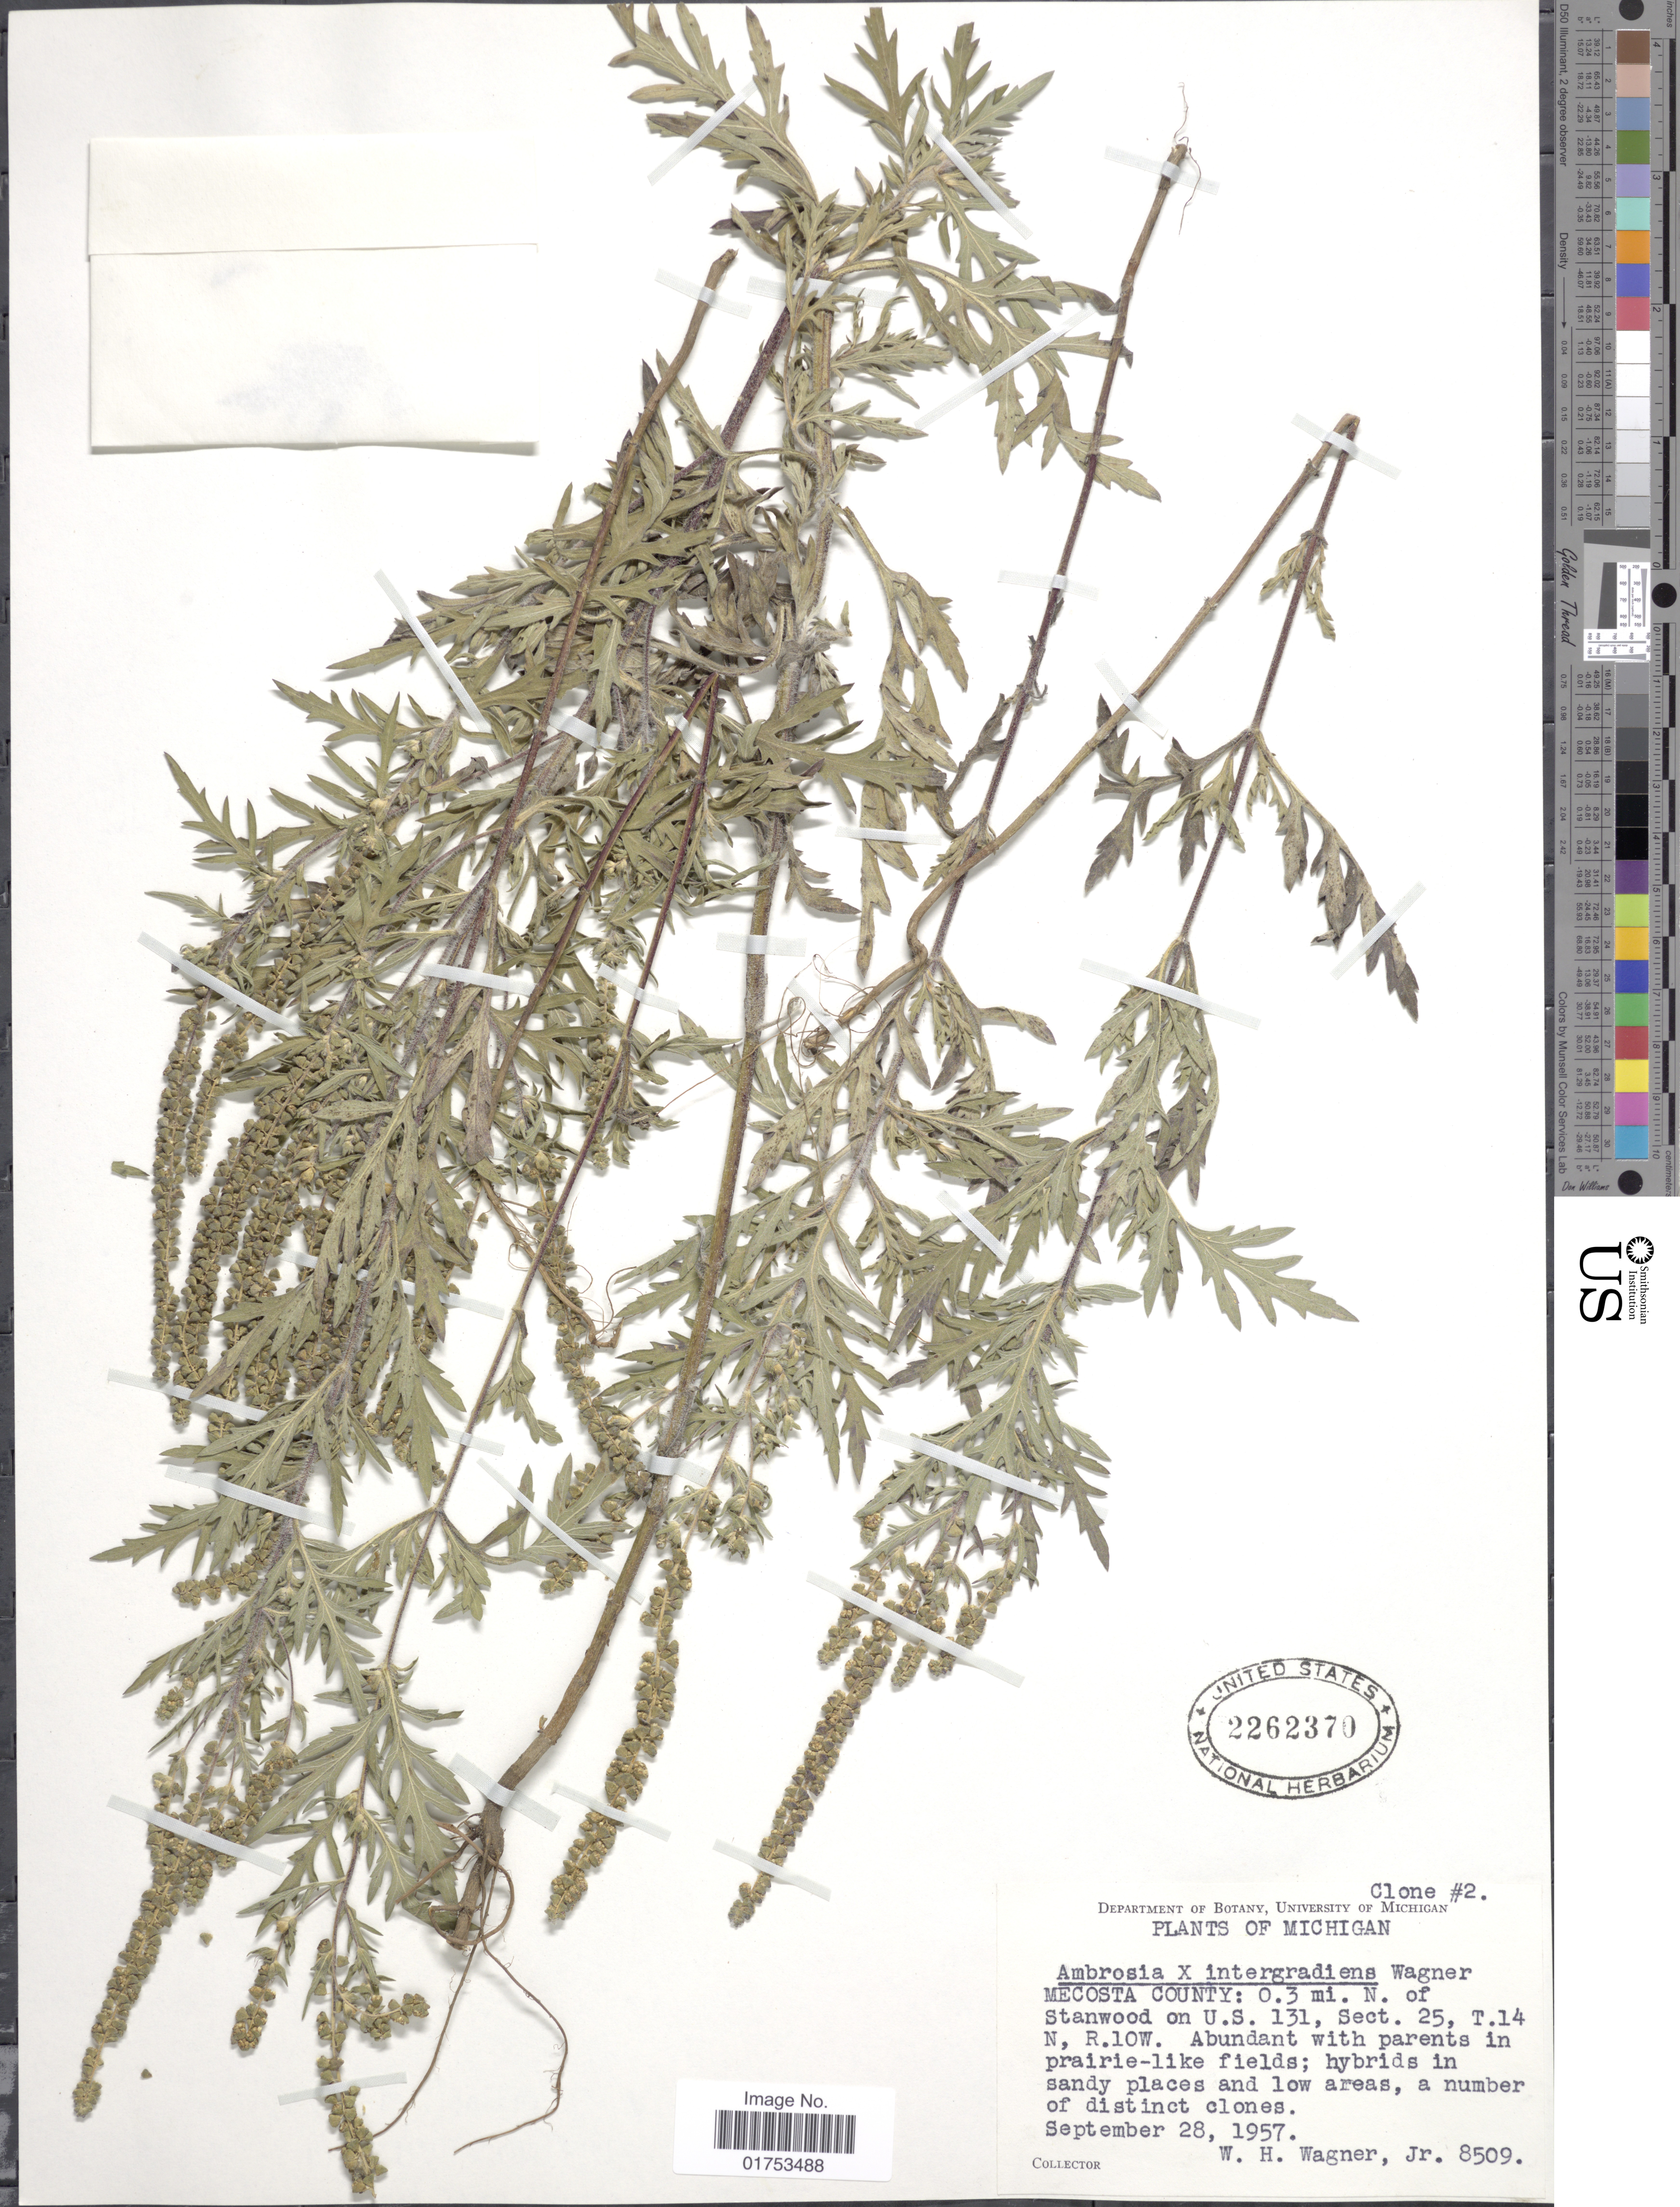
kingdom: Plantae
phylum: Tracheophyta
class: Magnoliopsida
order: Asterales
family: Asteraceae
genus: Ambrosia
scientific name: Ambrosia x intergradiens W.H. Wagner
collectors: W. H. Wagner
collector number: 8509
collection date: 1957-09-28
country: United States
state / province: Michigan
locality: Mecosta County: 0.3 mi. N. of Stanwood on U.S. 131, Sect. 25, T14N, R10W.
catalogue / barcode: US 2262370